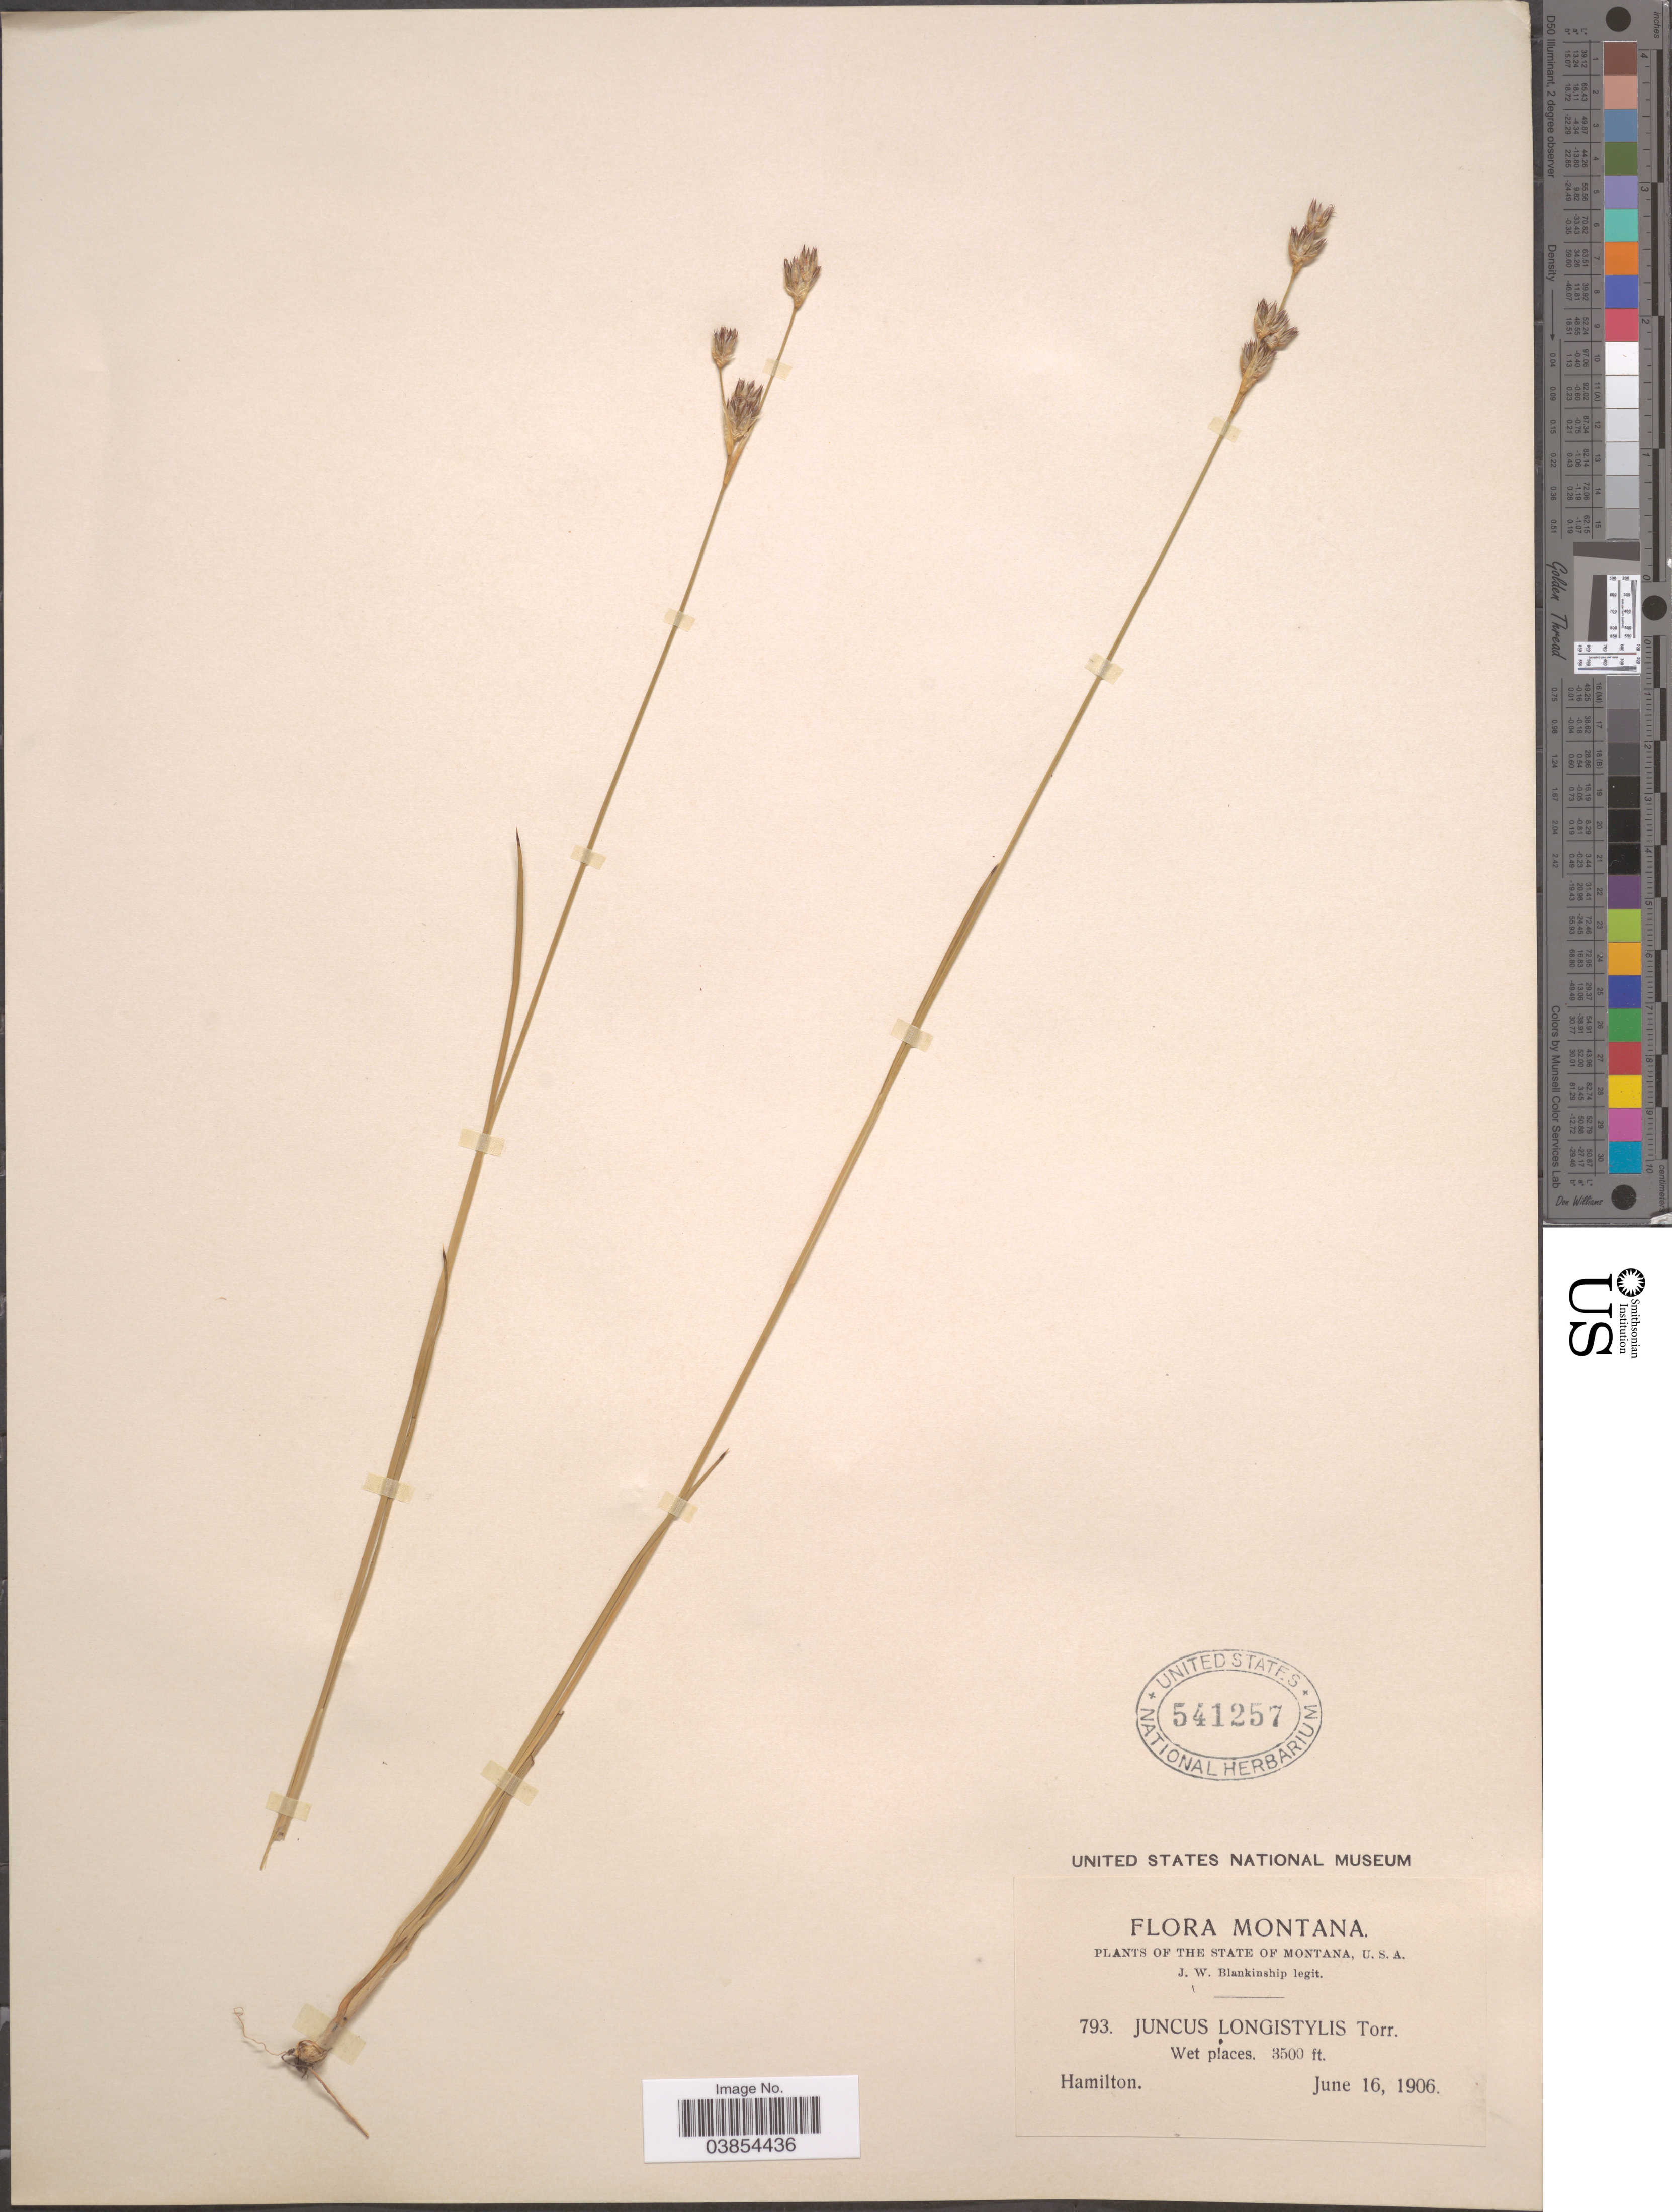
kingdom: Plantae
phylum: Tracheophyta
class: Liliopsida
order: Poales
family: Juncaceae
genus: Juncus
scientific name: Juncus longistylis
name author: Torr.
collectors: J. W. Blankinship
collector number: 793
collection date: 1906-06-16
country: United States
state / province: Montana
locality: Hamilton.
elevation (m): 1067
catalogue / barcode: US 541257